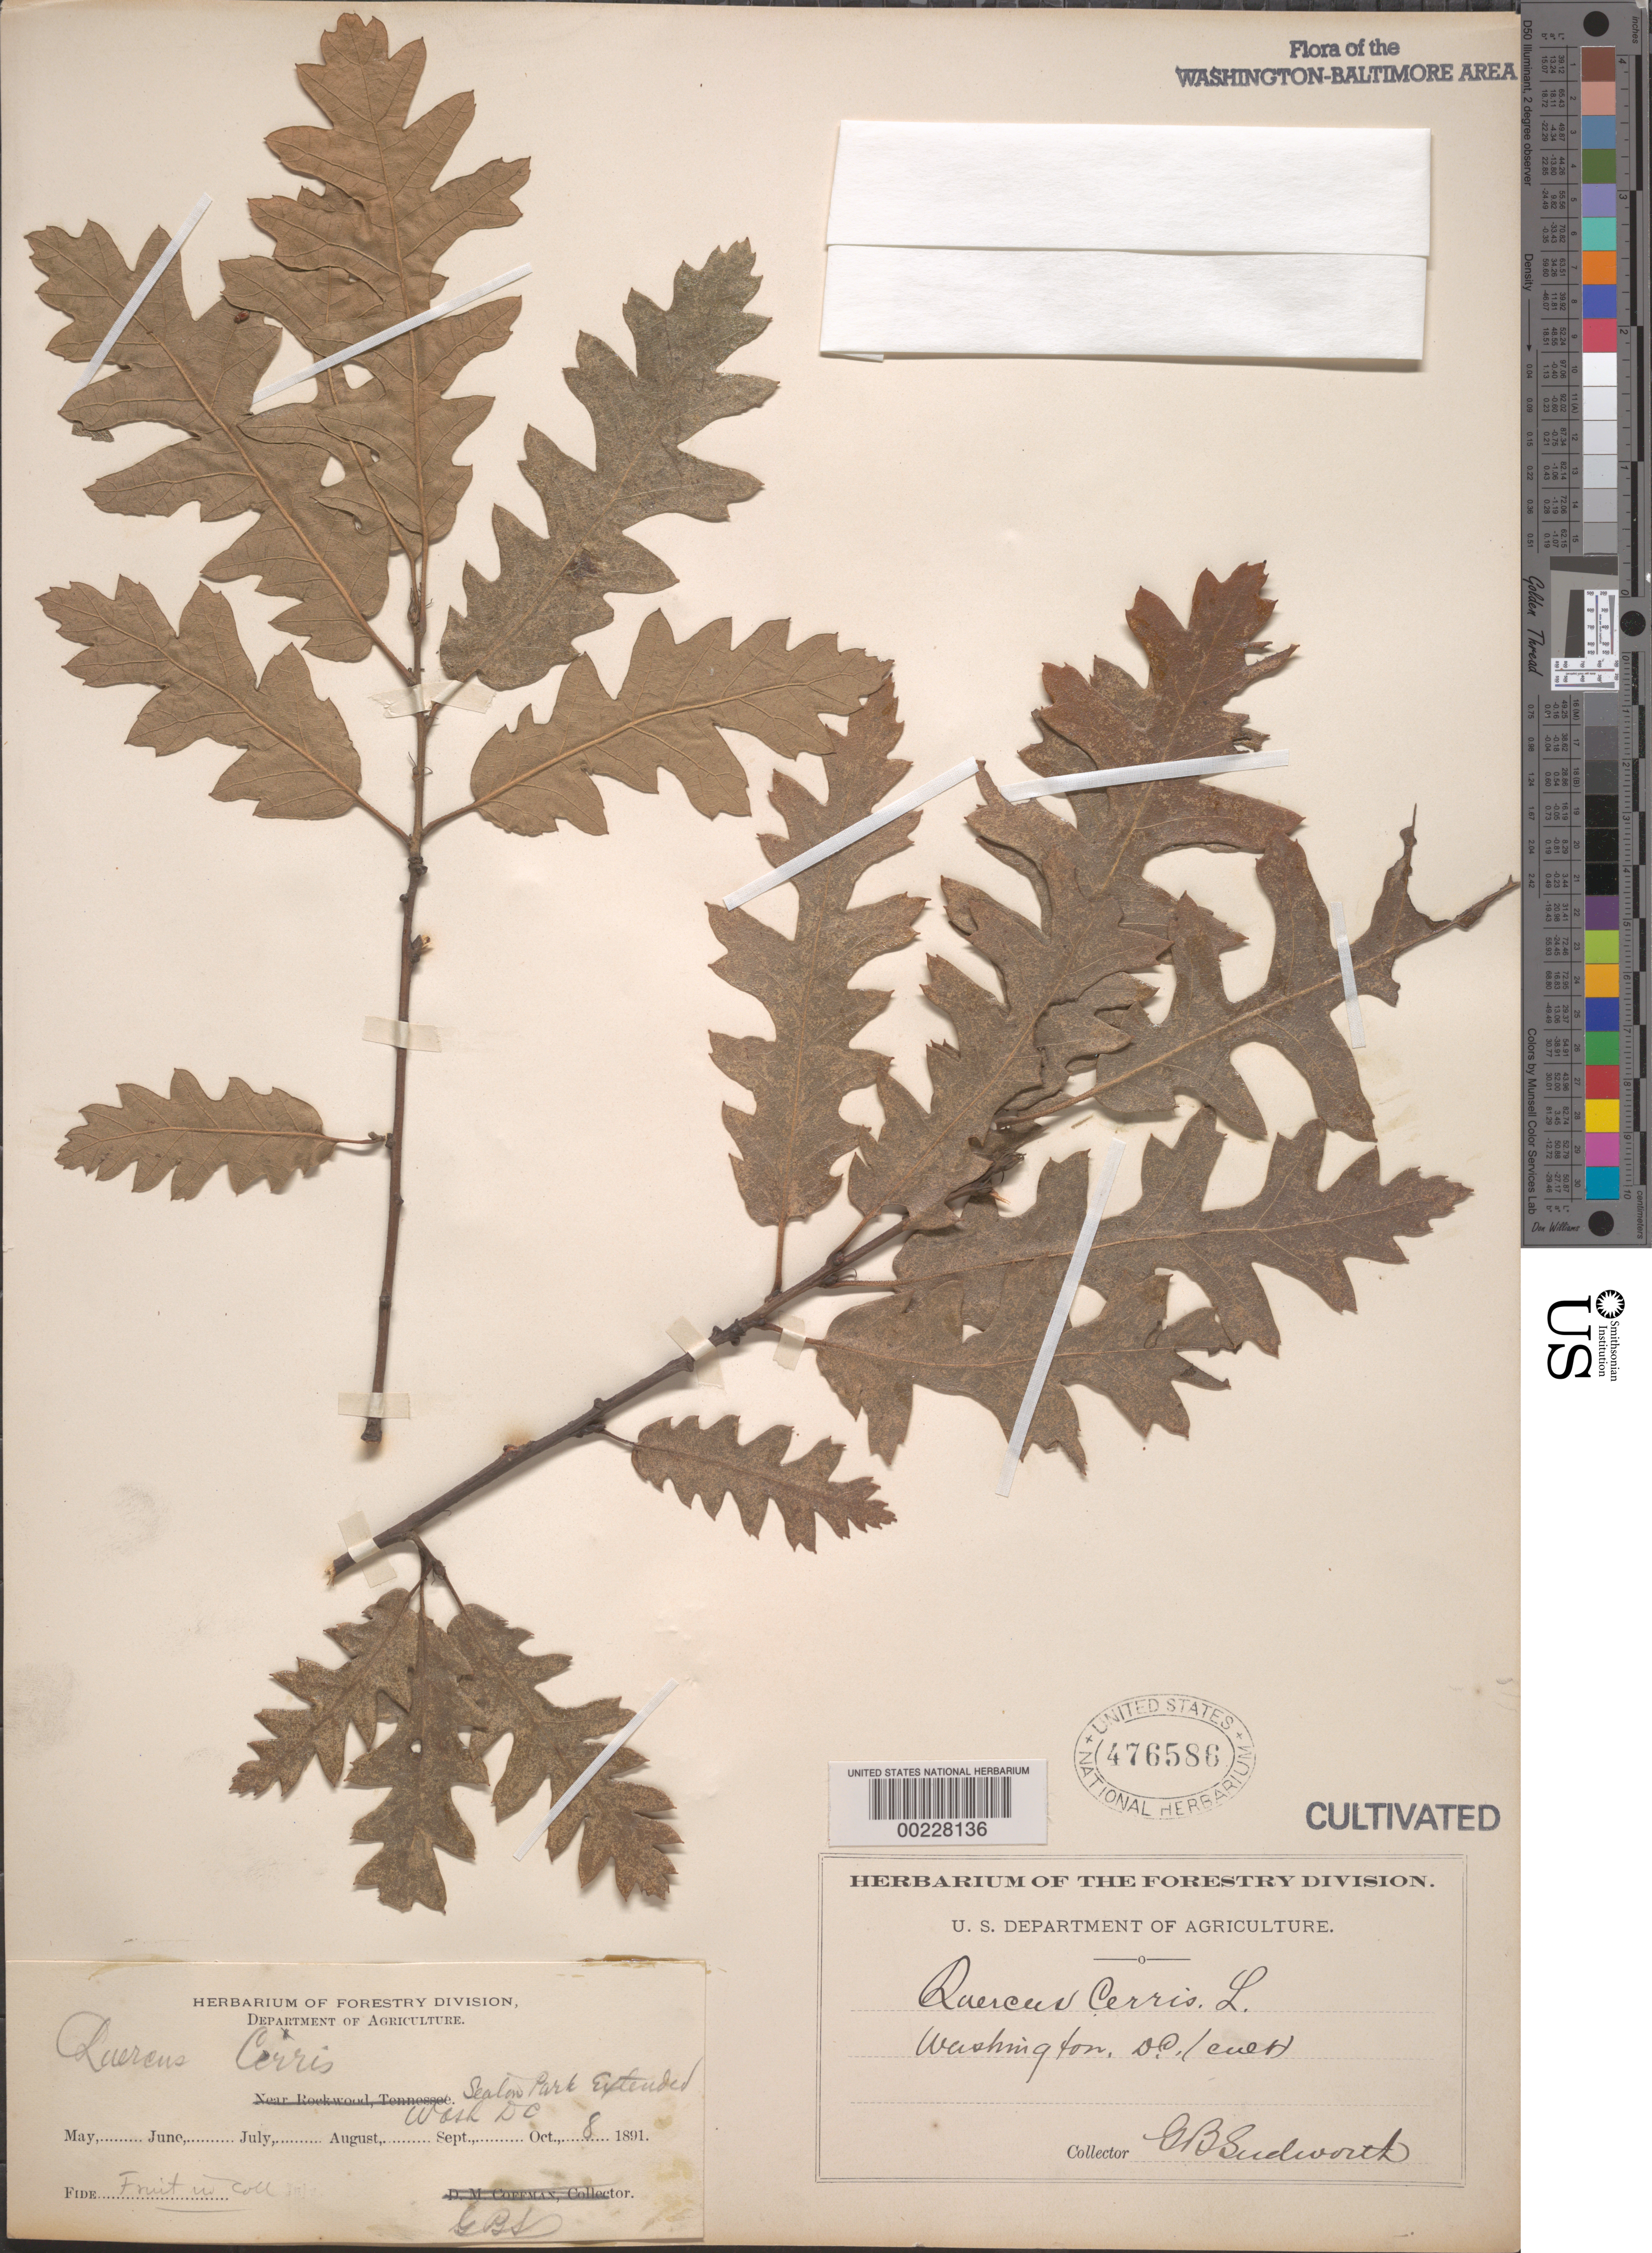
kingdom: Plantae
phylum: Tracheophyta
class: Magnoliopsida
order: Fagales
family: Fagaceae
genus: Quercus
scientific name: Quercus cerris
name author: L.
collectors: G. B. Sudworth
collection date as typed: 08 Oct 1891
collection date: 1891-10-08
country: United States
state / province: District of Columbia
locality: Seaton Park extended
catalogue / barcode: US 476586